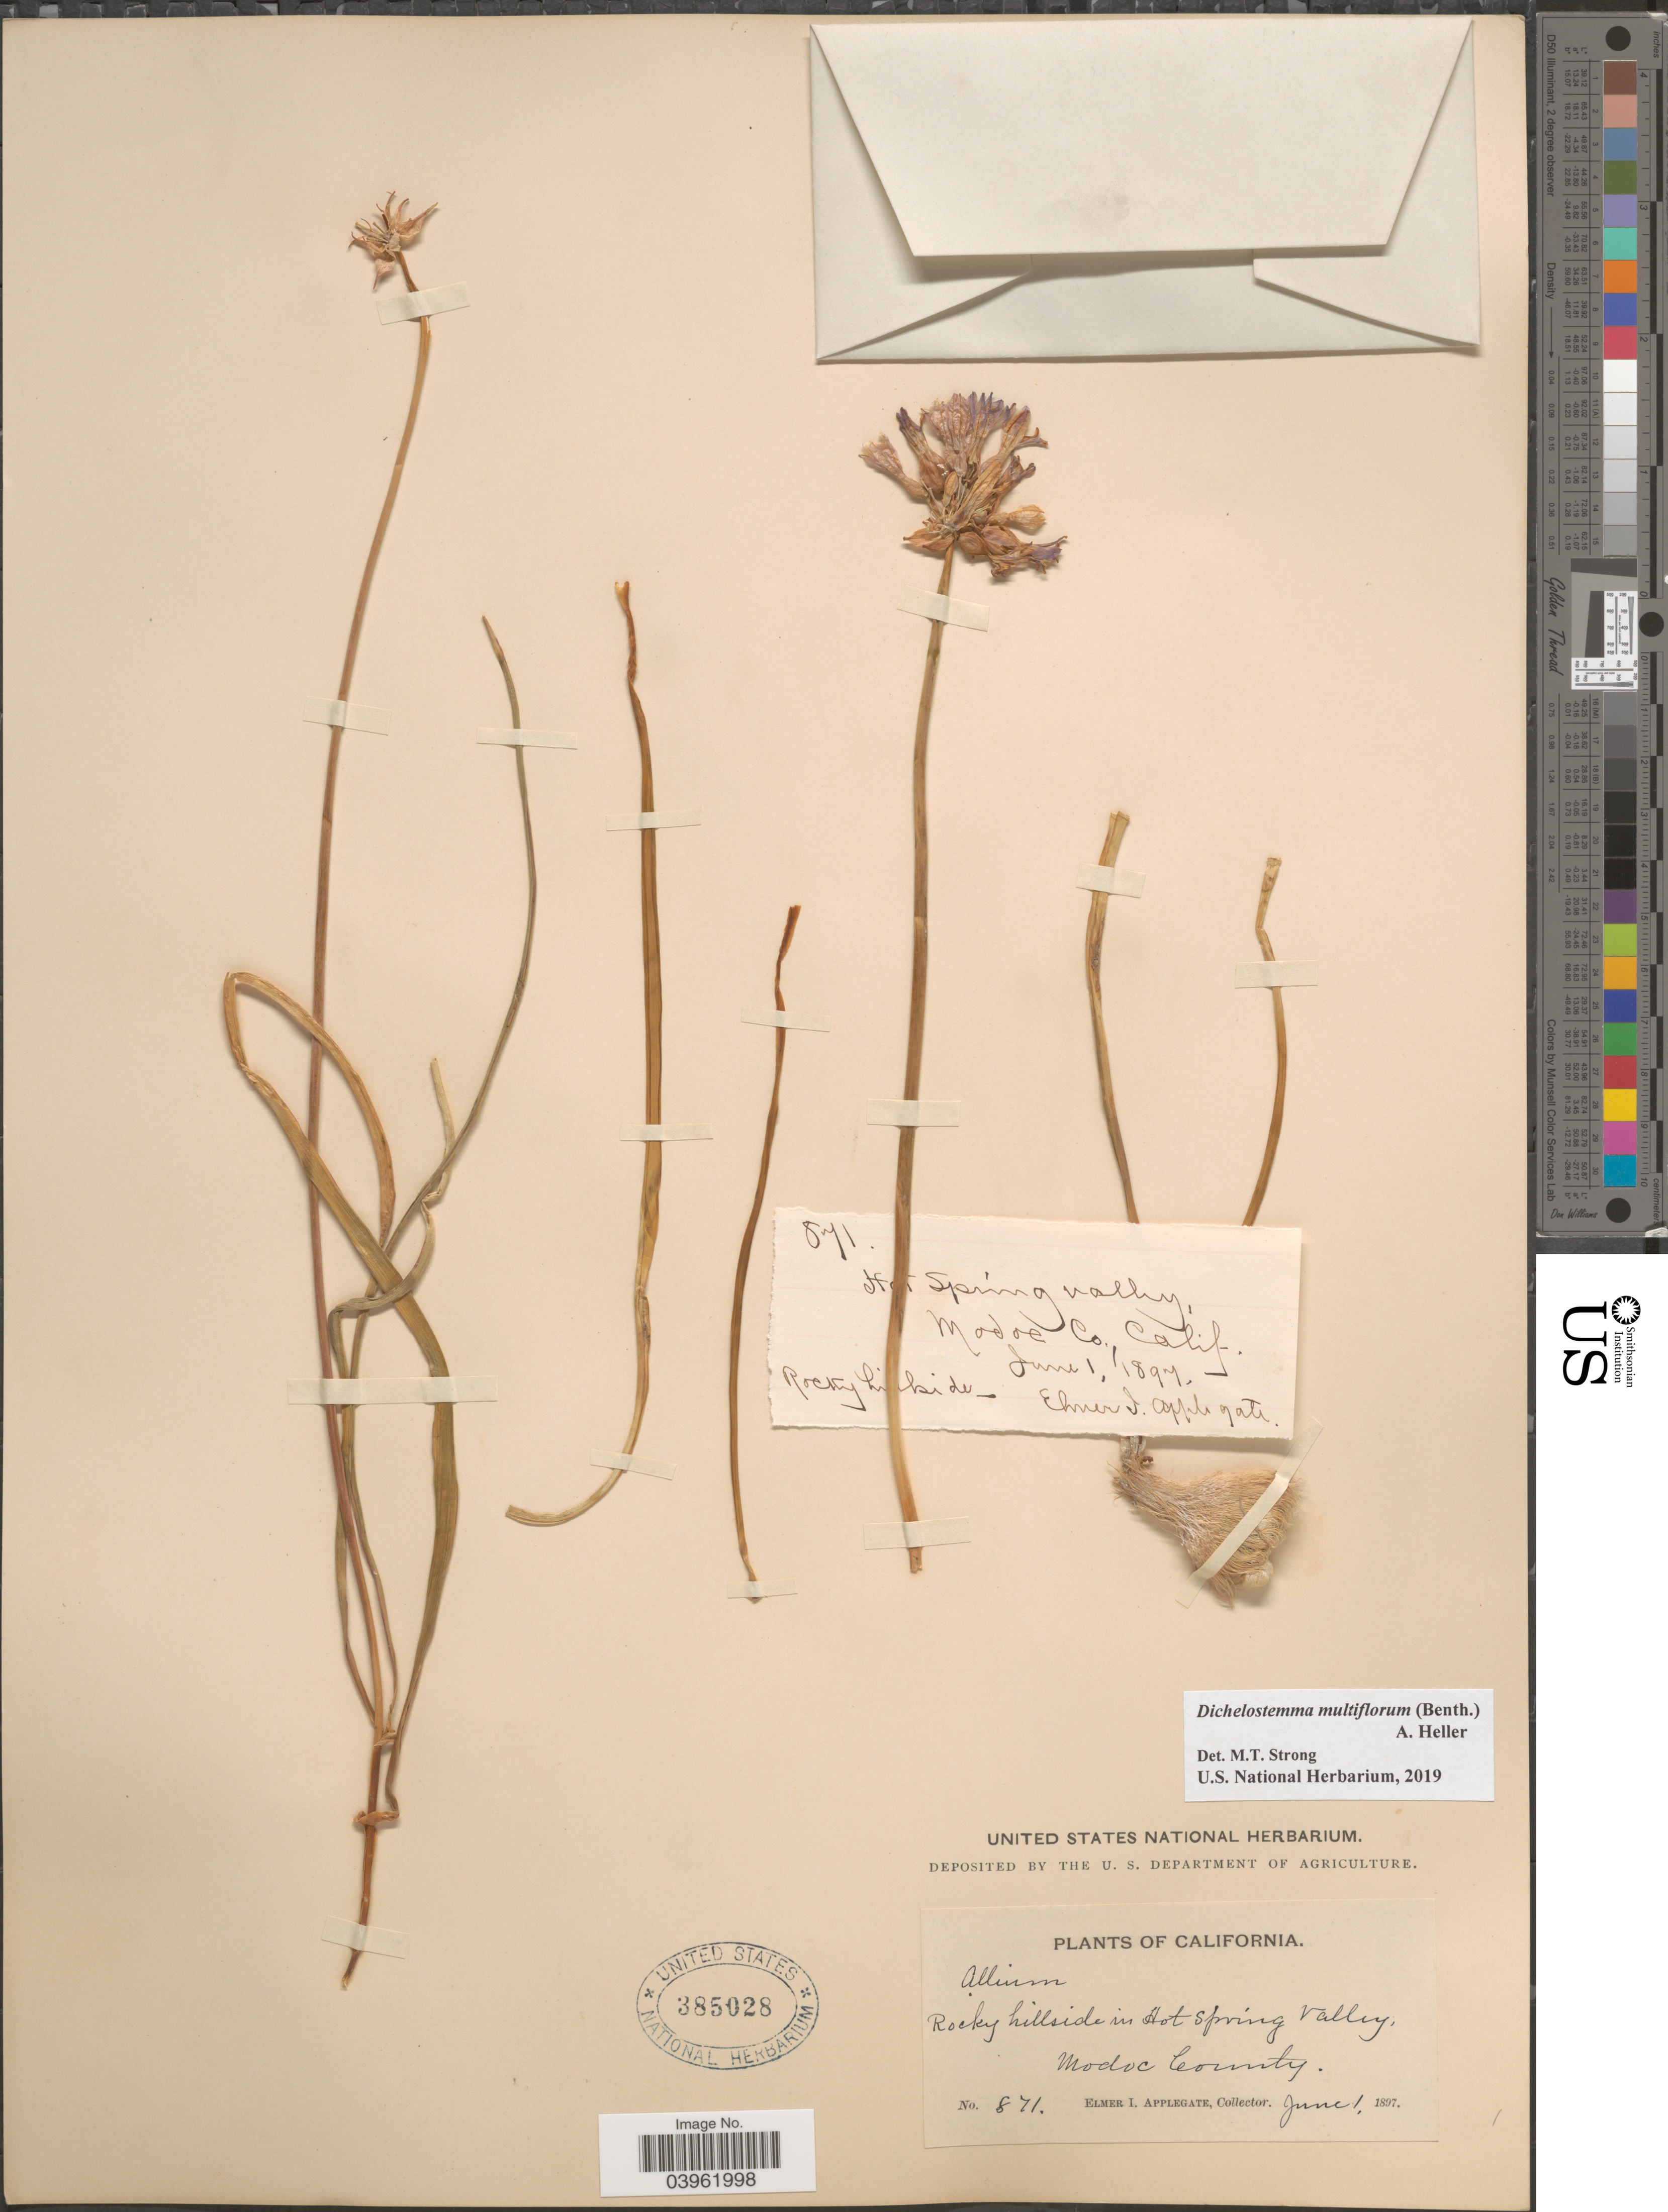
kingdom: Plantae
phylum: Tracheophyta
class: Liliopsida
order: Asparagales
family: Asparagaceae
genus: Dichelostemma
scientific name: Dichelostemma multiflorum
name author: (Benth.) A. Heller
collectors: E. I. Applegate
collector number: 871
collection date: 1897-06-01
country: United States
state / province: California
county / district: Modoc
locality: Hot Spring Valley, Modoc County.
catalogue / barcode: US 385028